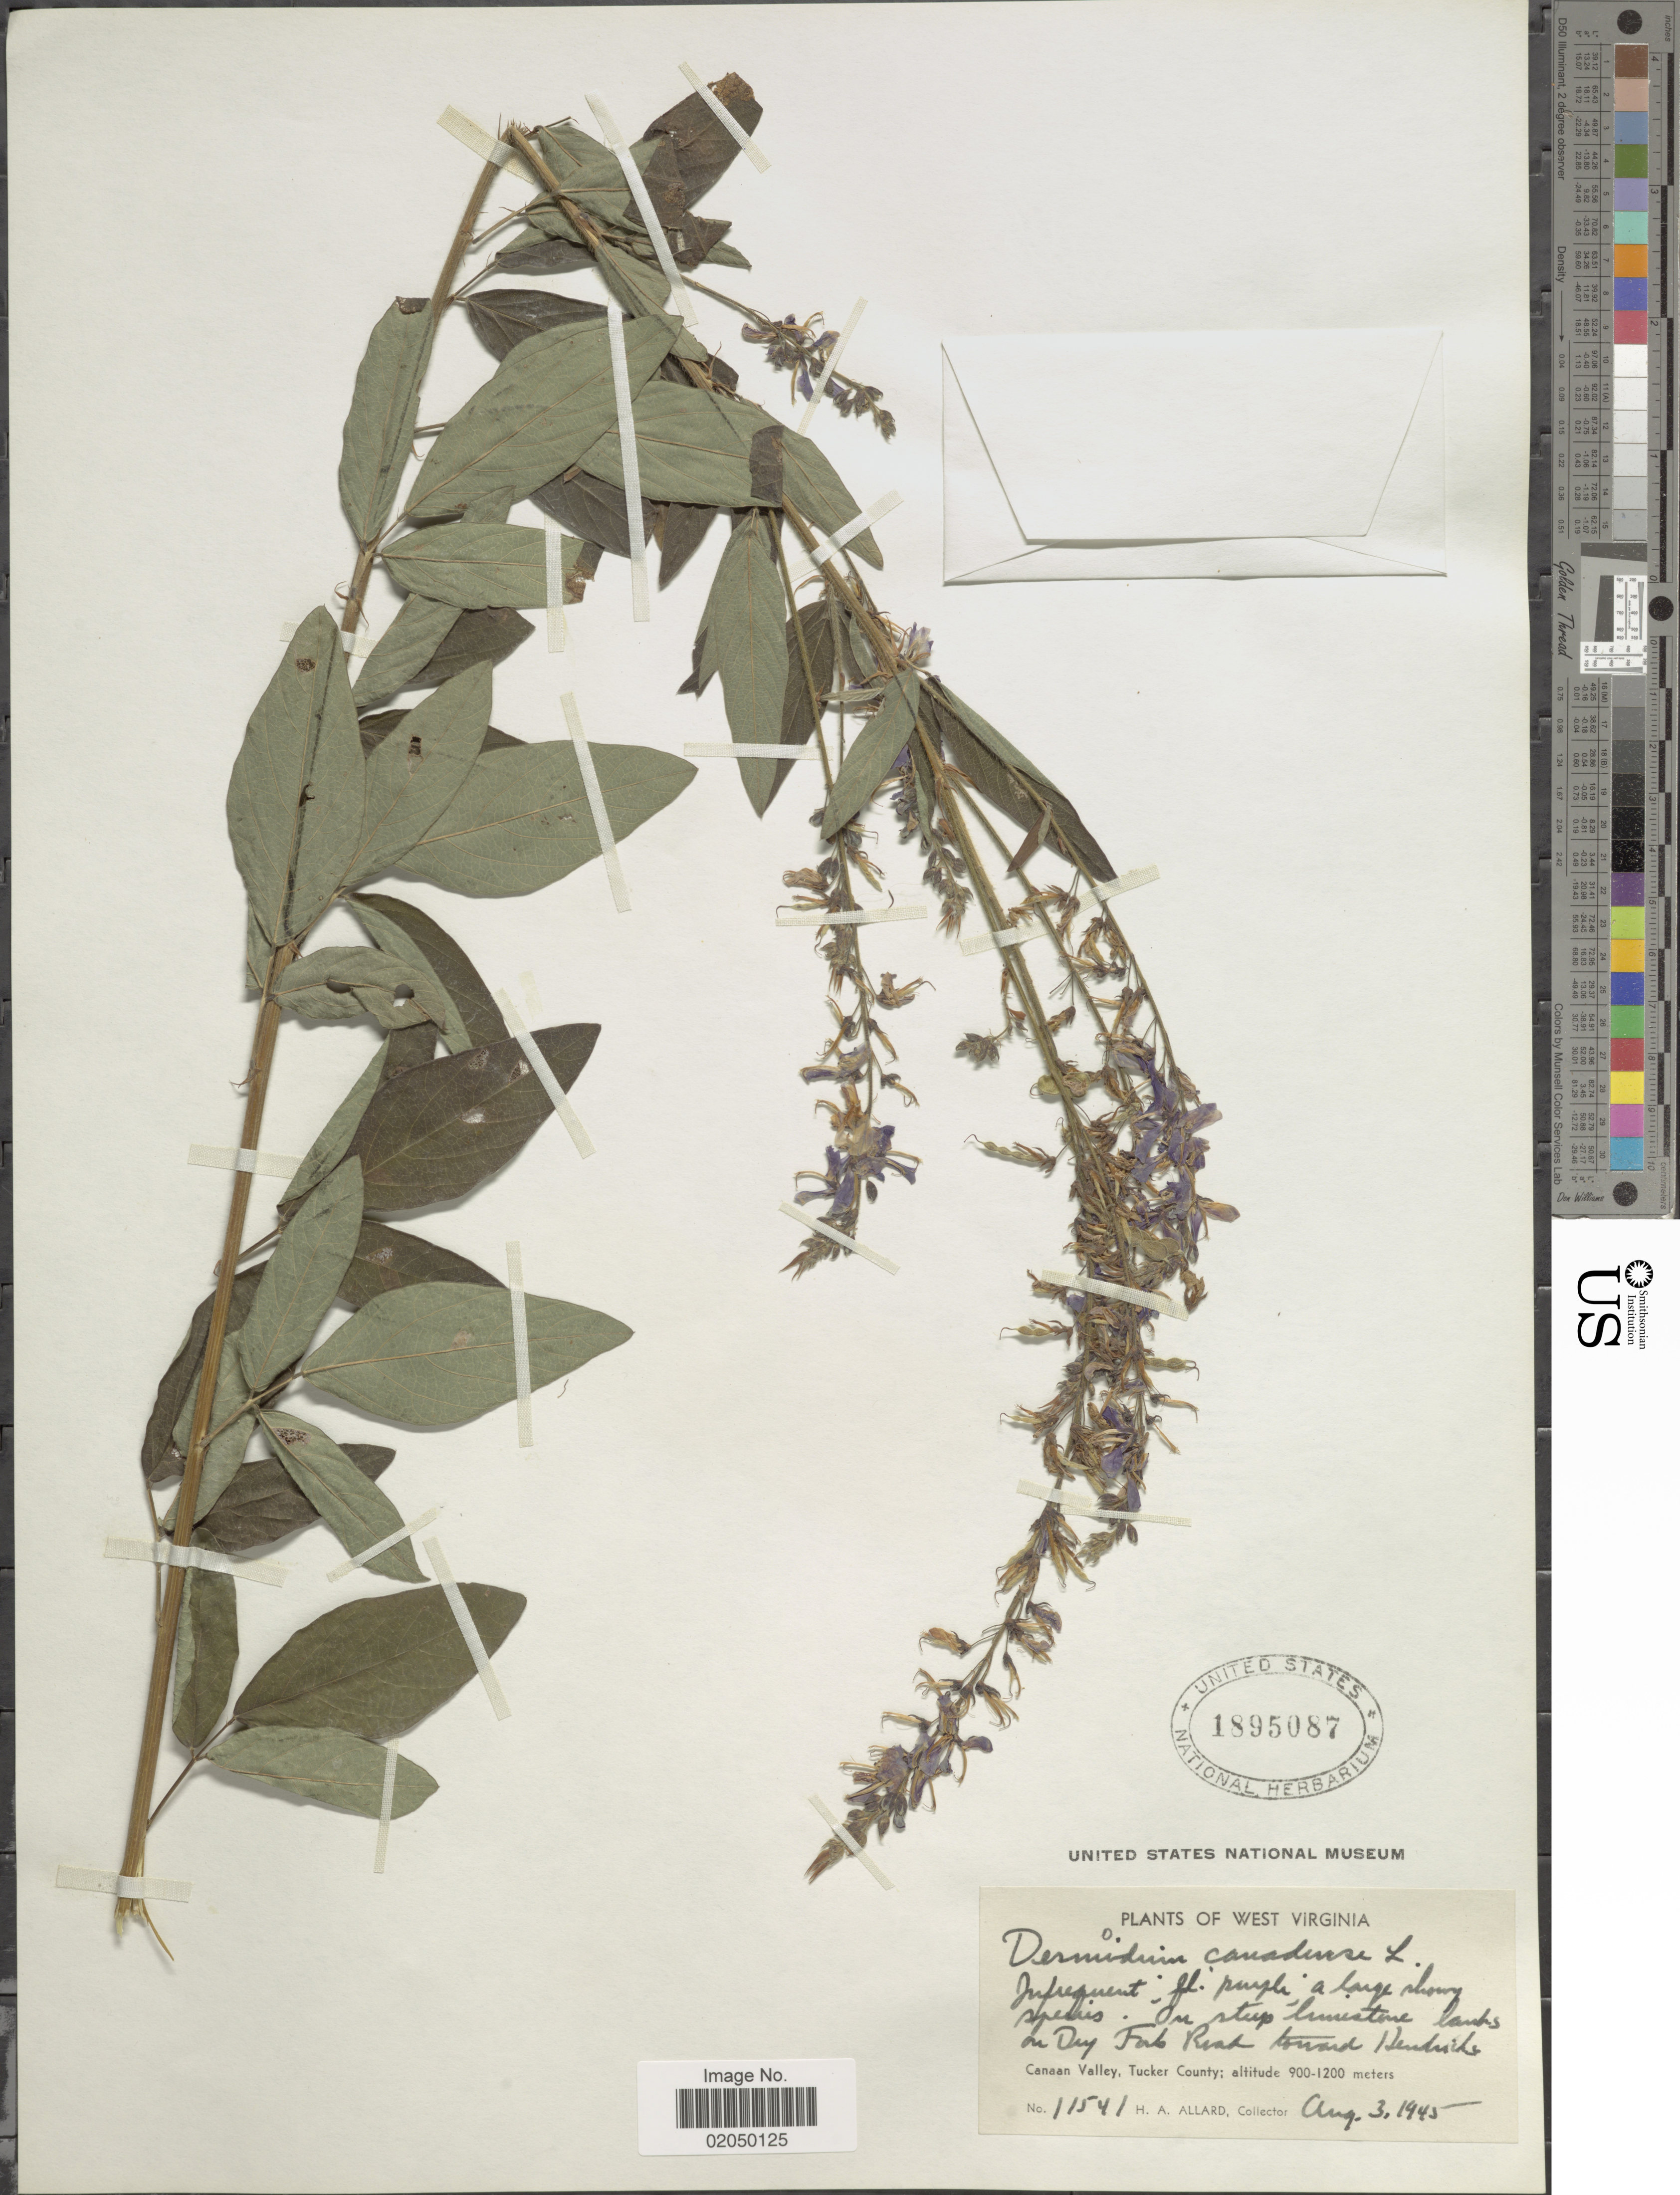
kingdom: Plantae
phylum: Tracheophyta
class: Magnoliopsida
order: Fabales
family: Fabaceae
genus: Desmodium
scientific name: Desmodium canadense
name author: (L.) DC.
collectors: H. A. Allard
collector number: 11541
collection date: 1945-08-03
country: United States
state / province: West Virginia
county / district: Tucker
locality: Canaan Valley, Tucker County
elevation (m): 900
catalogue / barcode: US 1895087